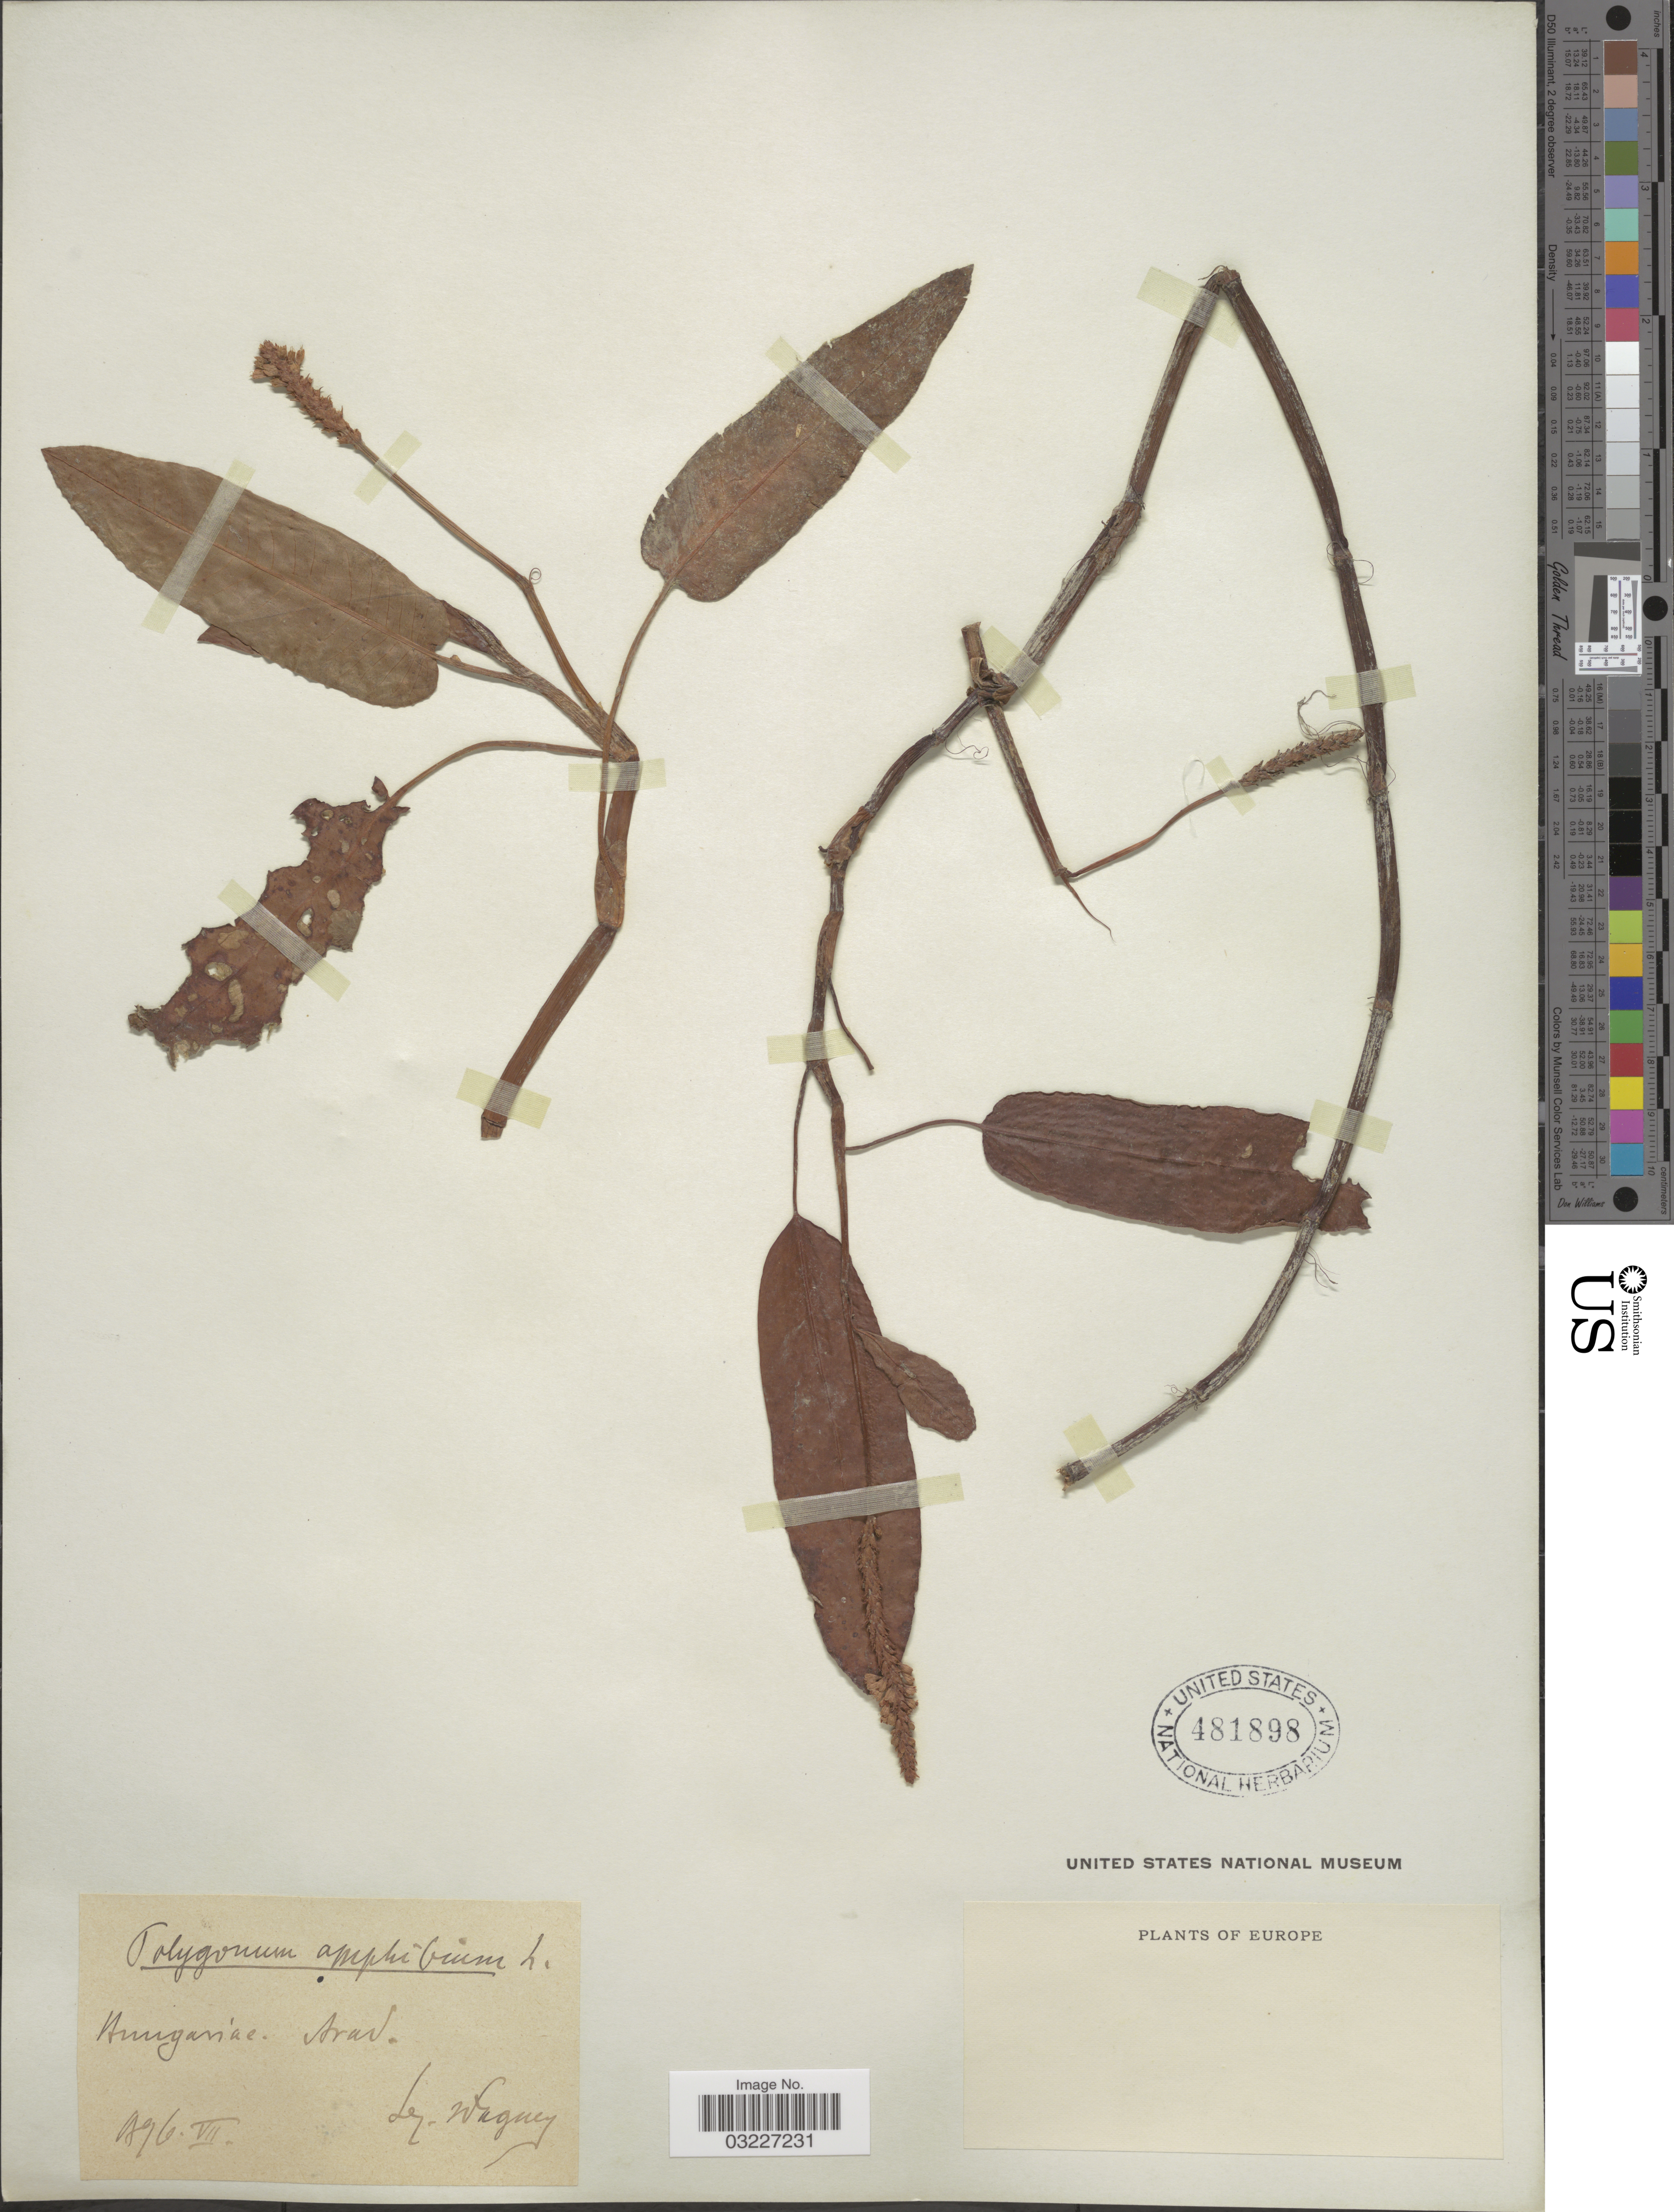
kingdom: Plantae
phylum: Tracheophyta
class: Magnoliopsida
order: Caryophyllales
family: Polygonaceae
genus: Polygonum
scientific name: Polygonum amphibium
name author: L.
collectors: -- Wagner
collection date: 1896-07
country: Hungary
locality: Arad.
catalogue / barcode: US 481898